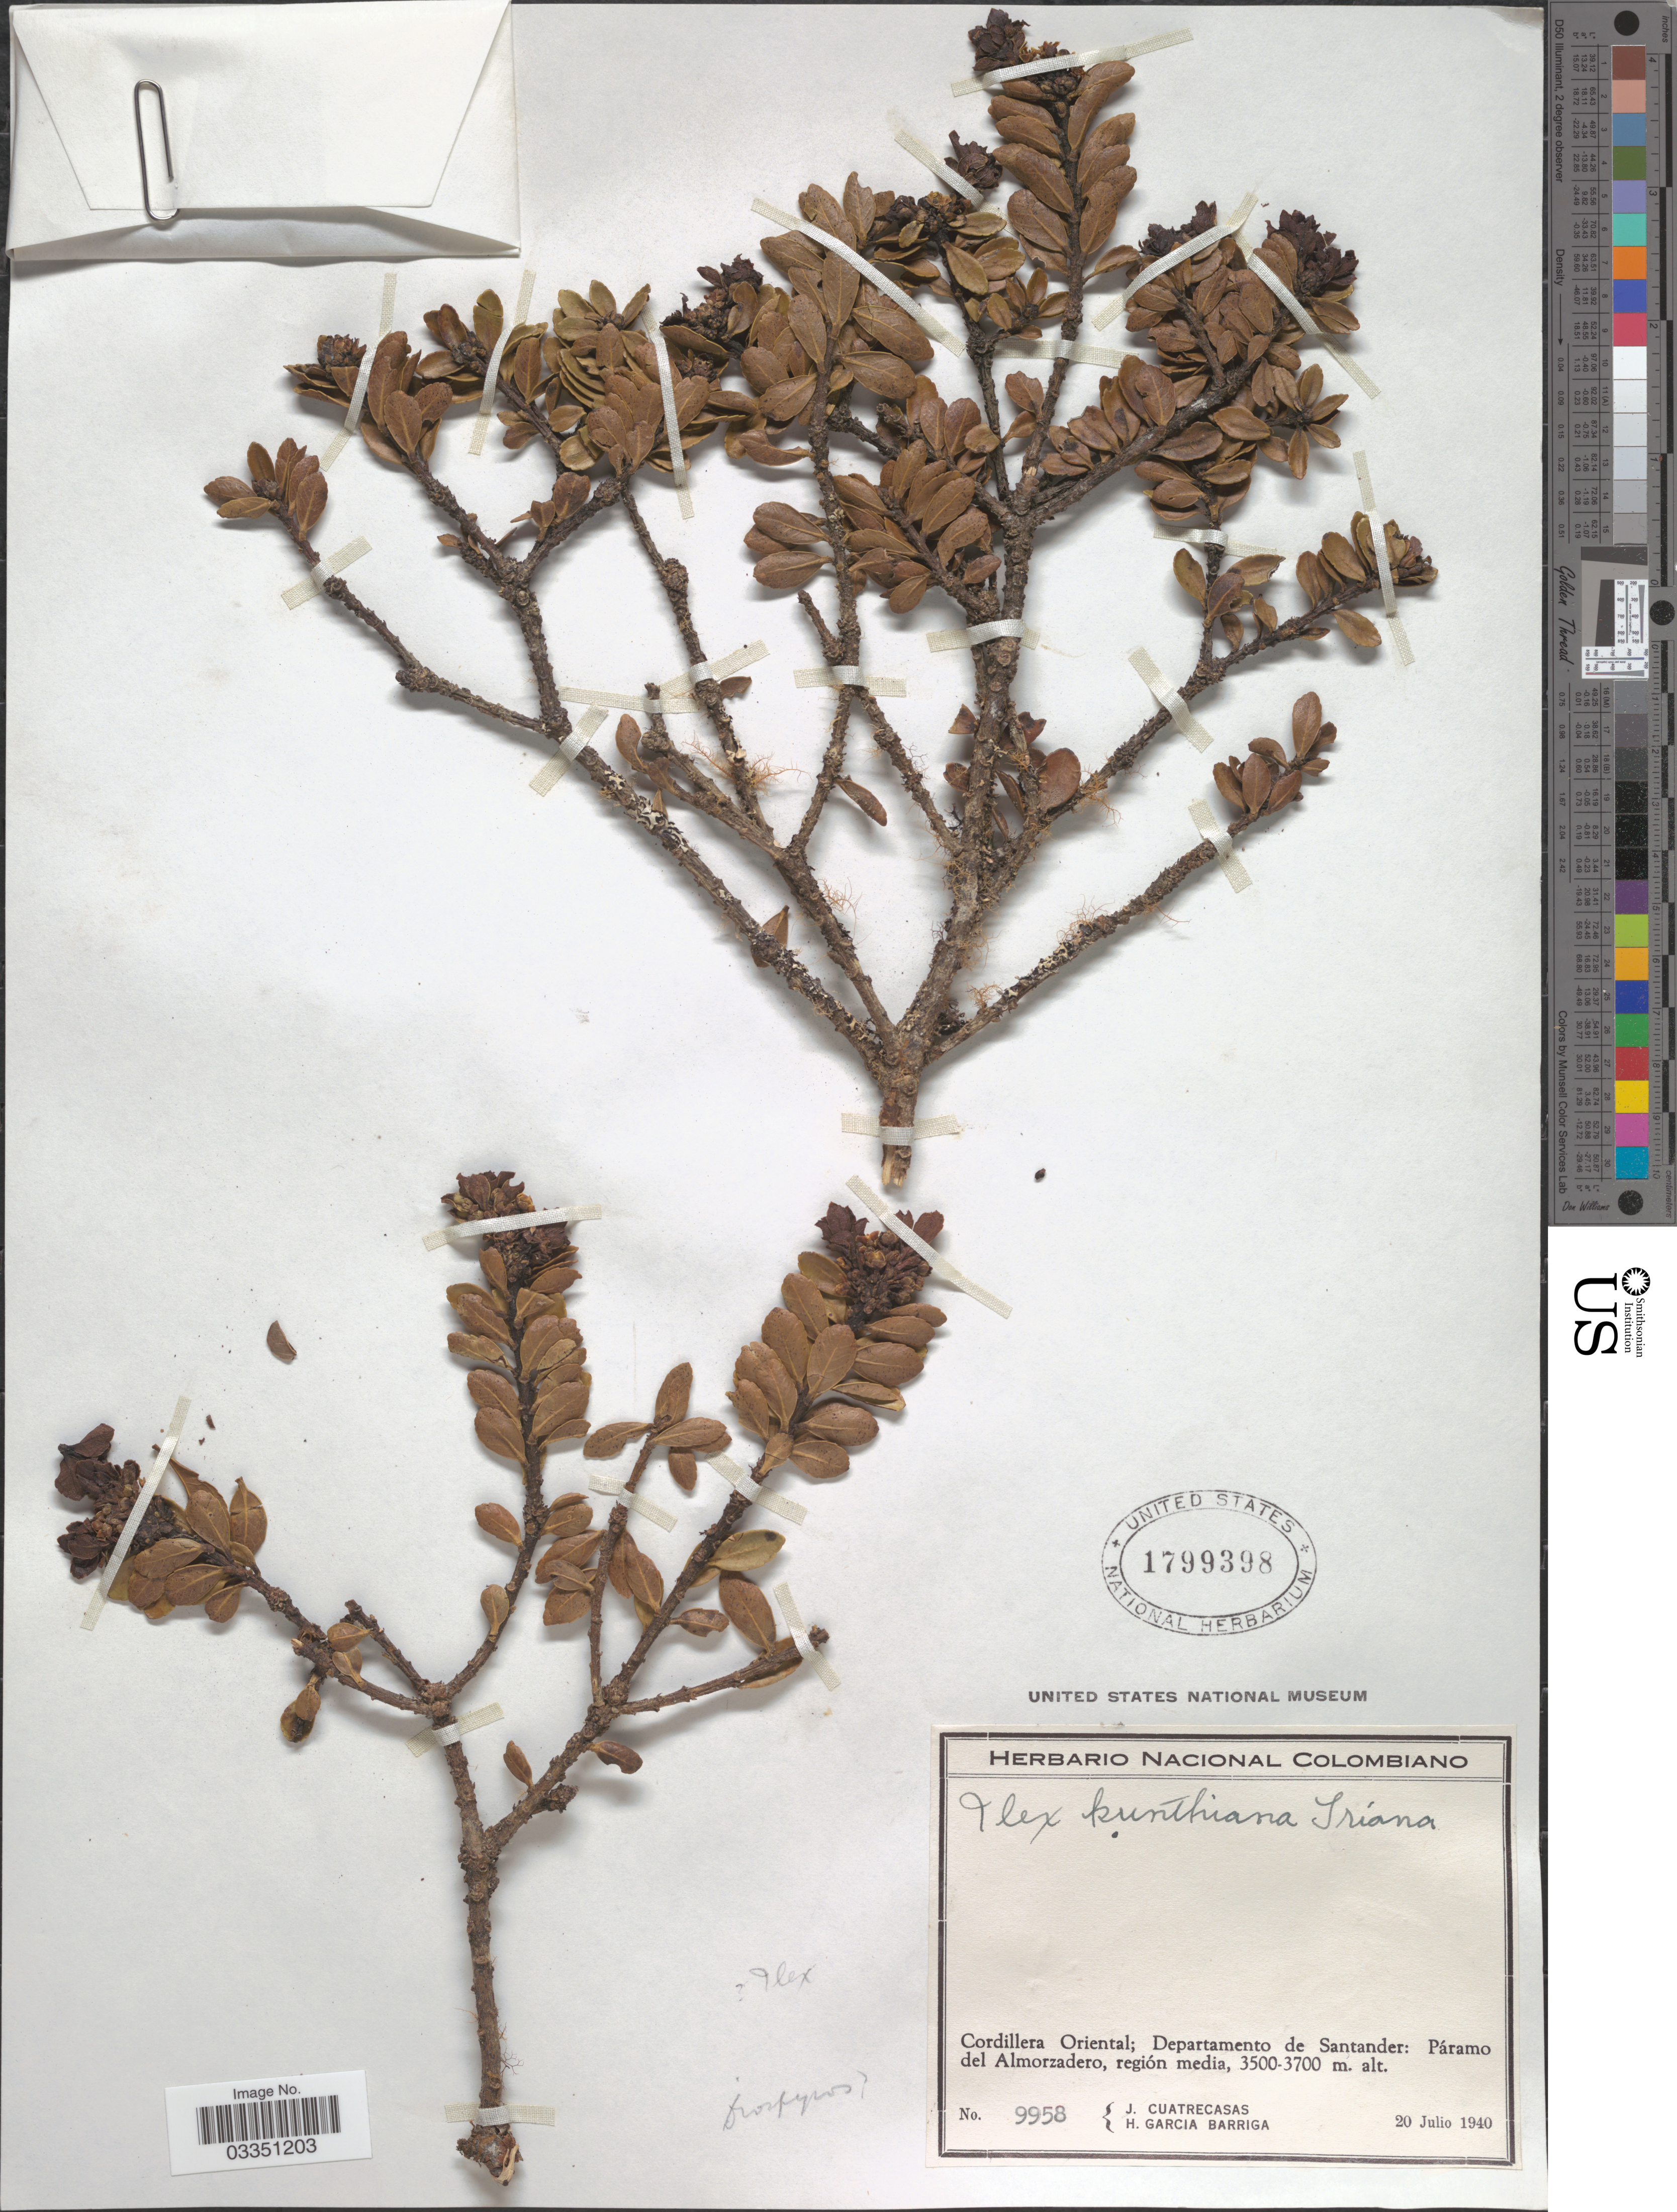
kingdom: Plantae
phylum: Tracheophyta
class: Magnoliopsida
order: Aquifoliales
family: Aquifoliaceae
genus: Ilex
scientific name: Ilex kunthiana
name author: Triana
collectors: J. Cuatrecasas & H. García Barriga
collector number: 9958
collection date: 1940-07-20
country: Colombia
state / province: Santander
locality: Cordillera Oriental; Departamento de Santander: Páramo del Almorzadero, región media.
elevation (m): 3500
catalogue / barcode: US 1799398